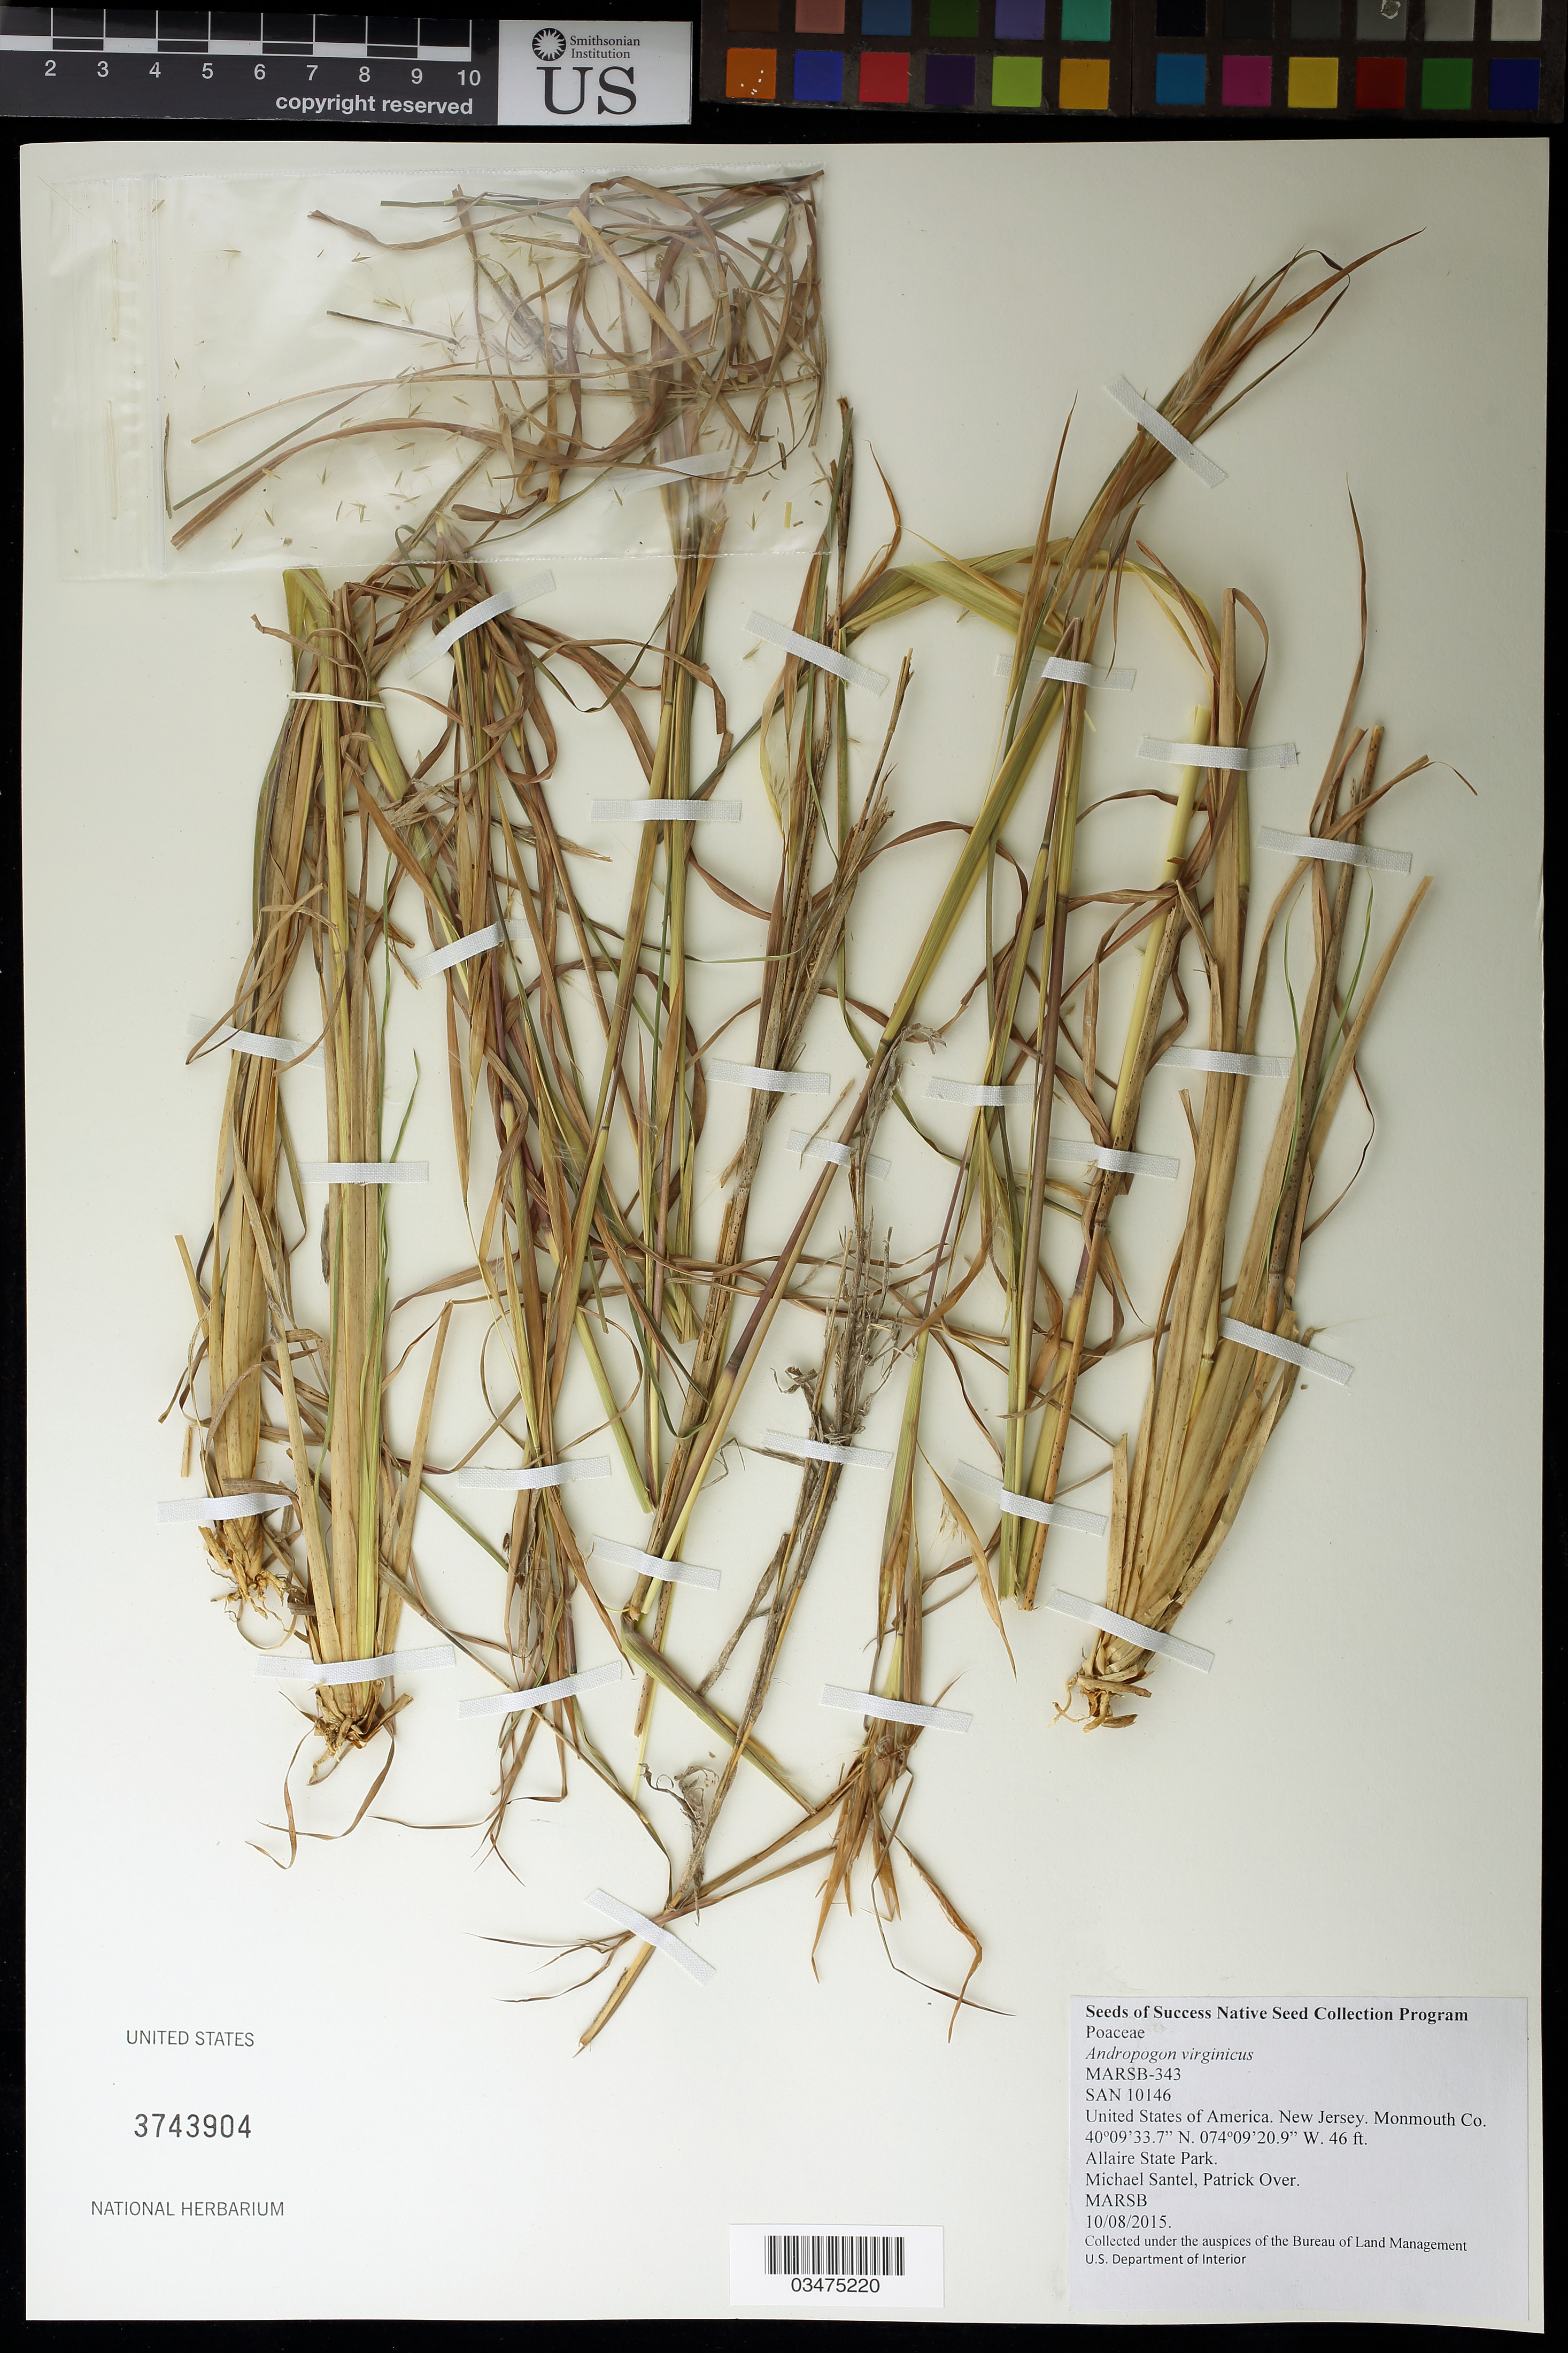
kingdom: Plantae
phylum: Tracheophyta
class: Liliopsida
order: Poales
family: Poaceae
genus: Andropogon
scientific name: Andropogon virginicus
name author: L.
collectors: M. Santel & P. Over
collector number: MARSB-343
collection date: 2015-10-08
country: United States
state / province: New Jersey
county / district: Monmouth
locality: Allaire State Park, Field across street from orange and purple trail parking lot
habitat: Floodplain open forest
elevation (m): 14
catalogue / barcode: US 3743904